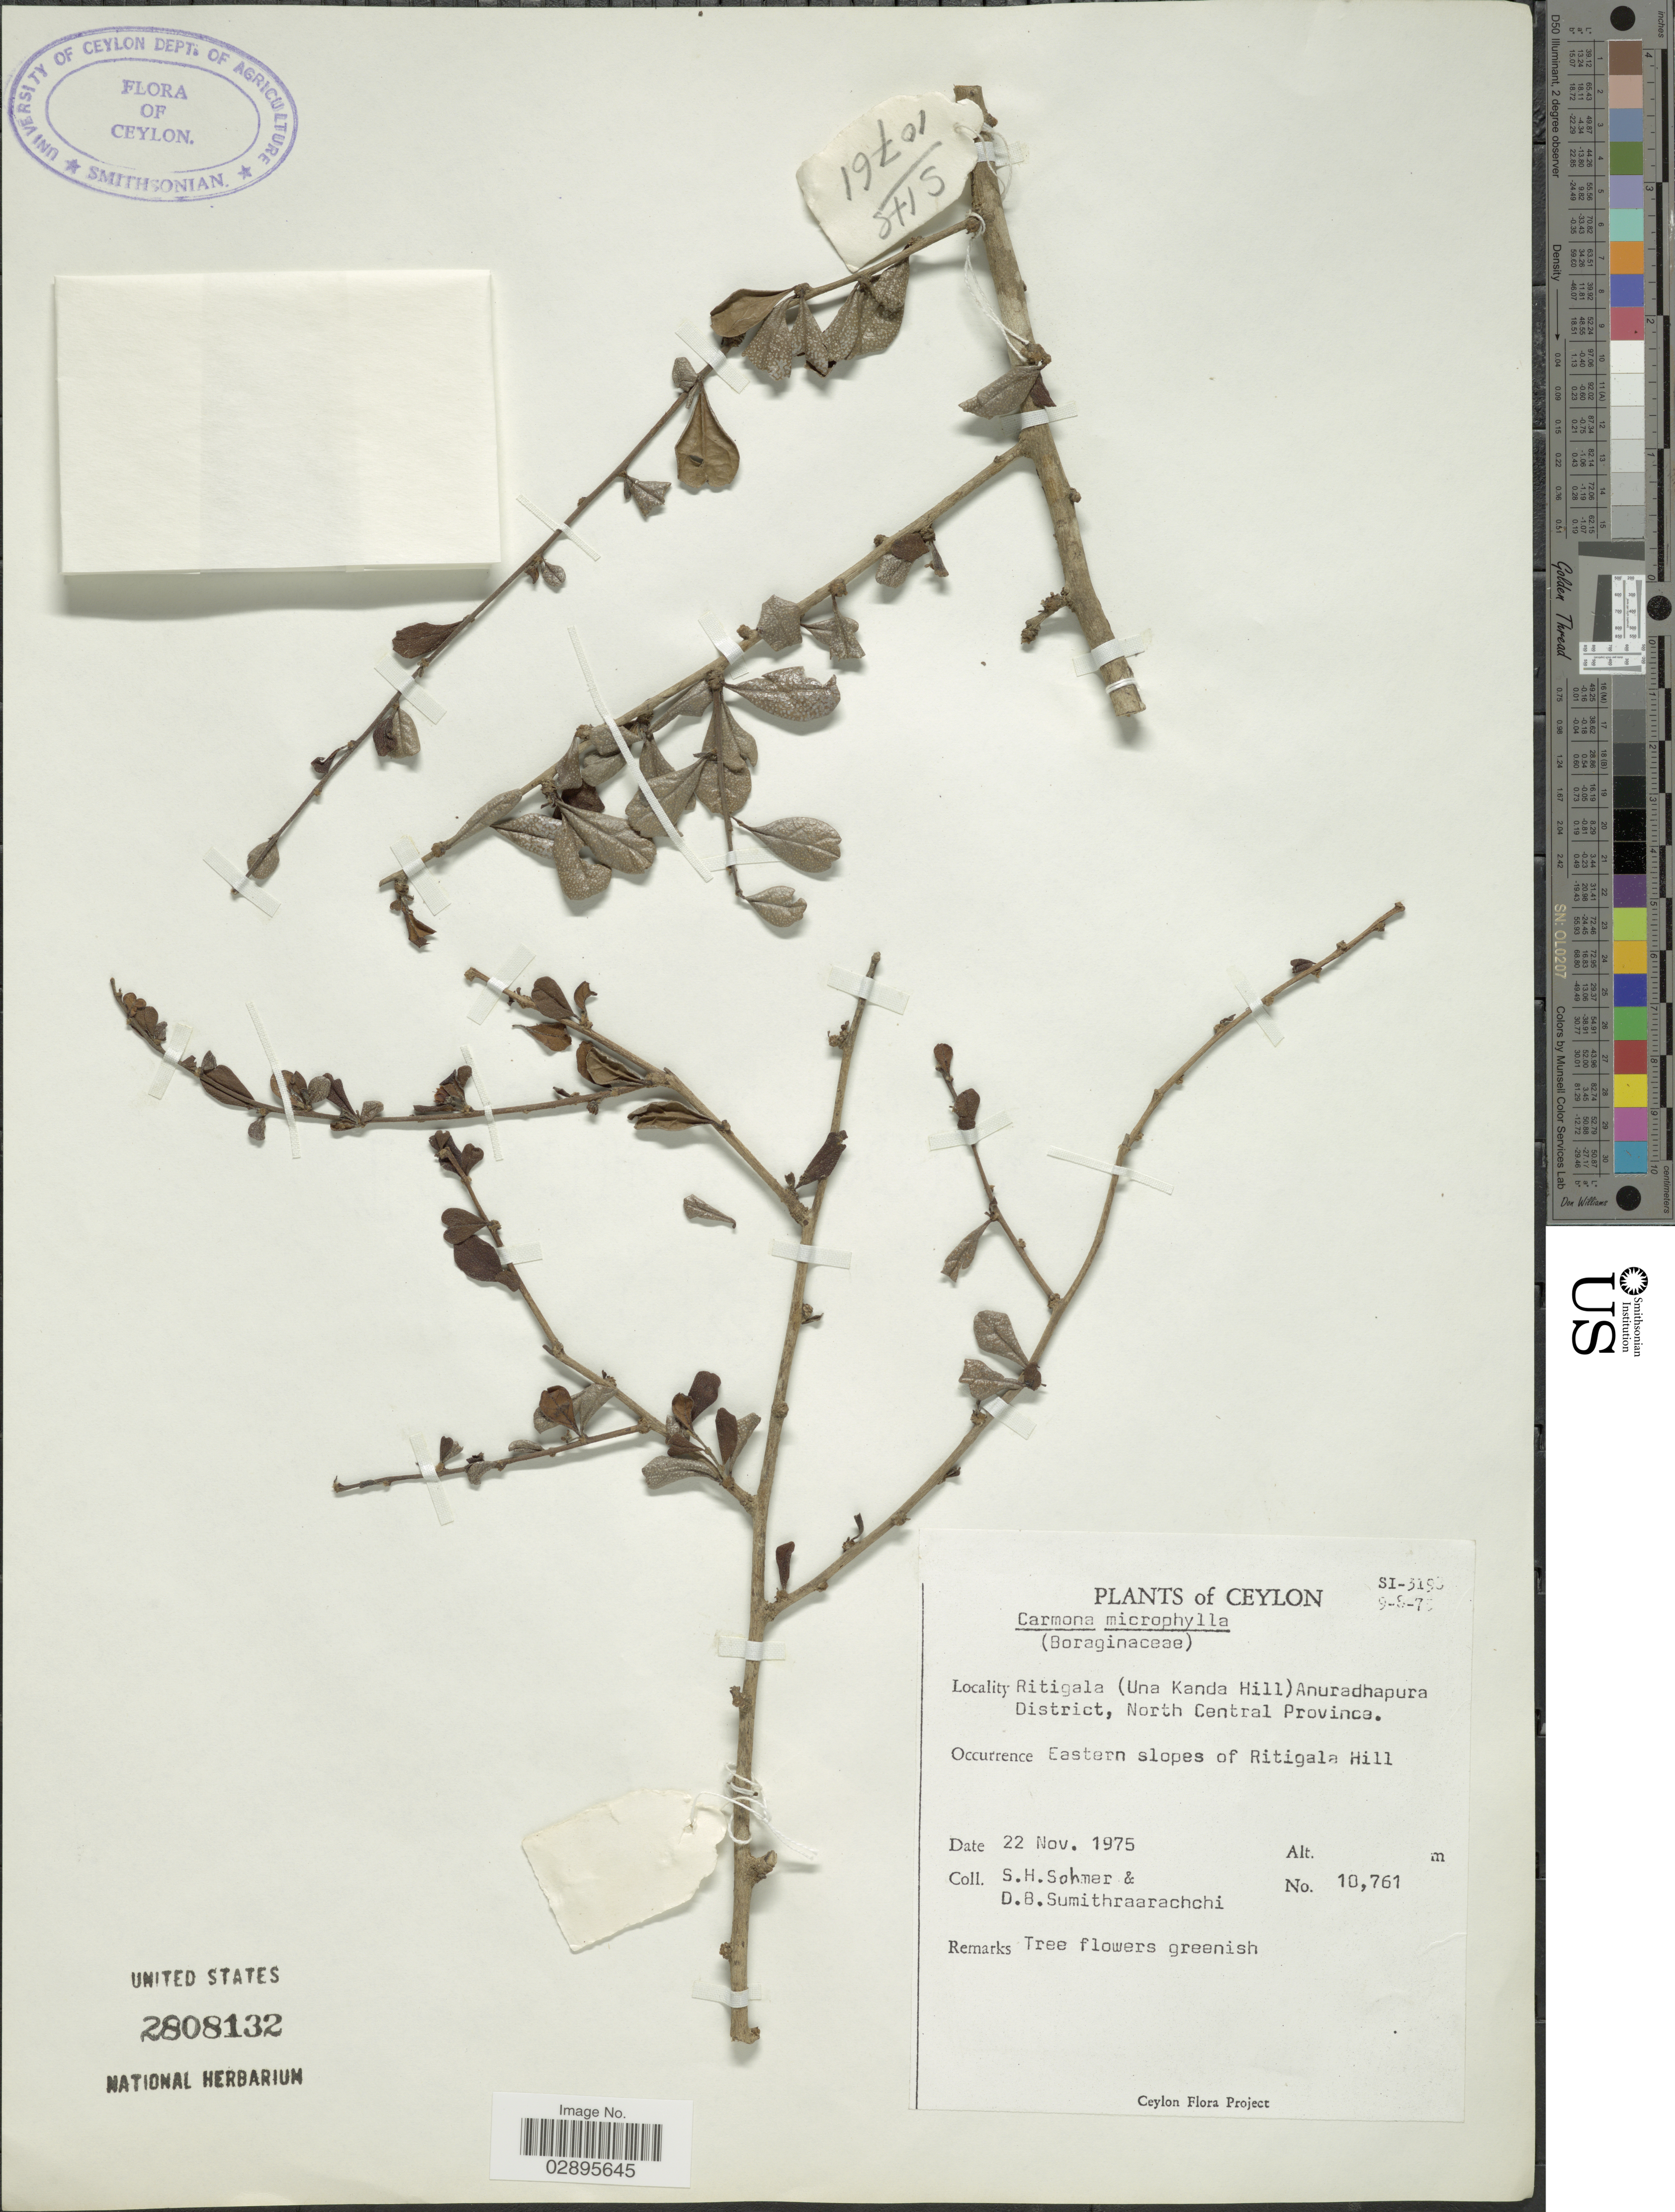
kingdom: Plantae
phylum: Tracheophyta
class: Magnoliopsida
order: Boraginales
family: Ehretiaceae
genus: Ehretia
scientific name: Ehretia microphylla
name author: Lam.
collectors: S. H. Sohmer & D. B. Sumithraarachchi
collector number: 10761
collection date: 1975-11-22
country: Sri Lanka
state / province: North Central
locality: Ceylon. Ritigala (Una Kanda Hill) Anuradhapura District. Eastern slopes of Ritigala Hill.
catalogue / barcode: US 2808132